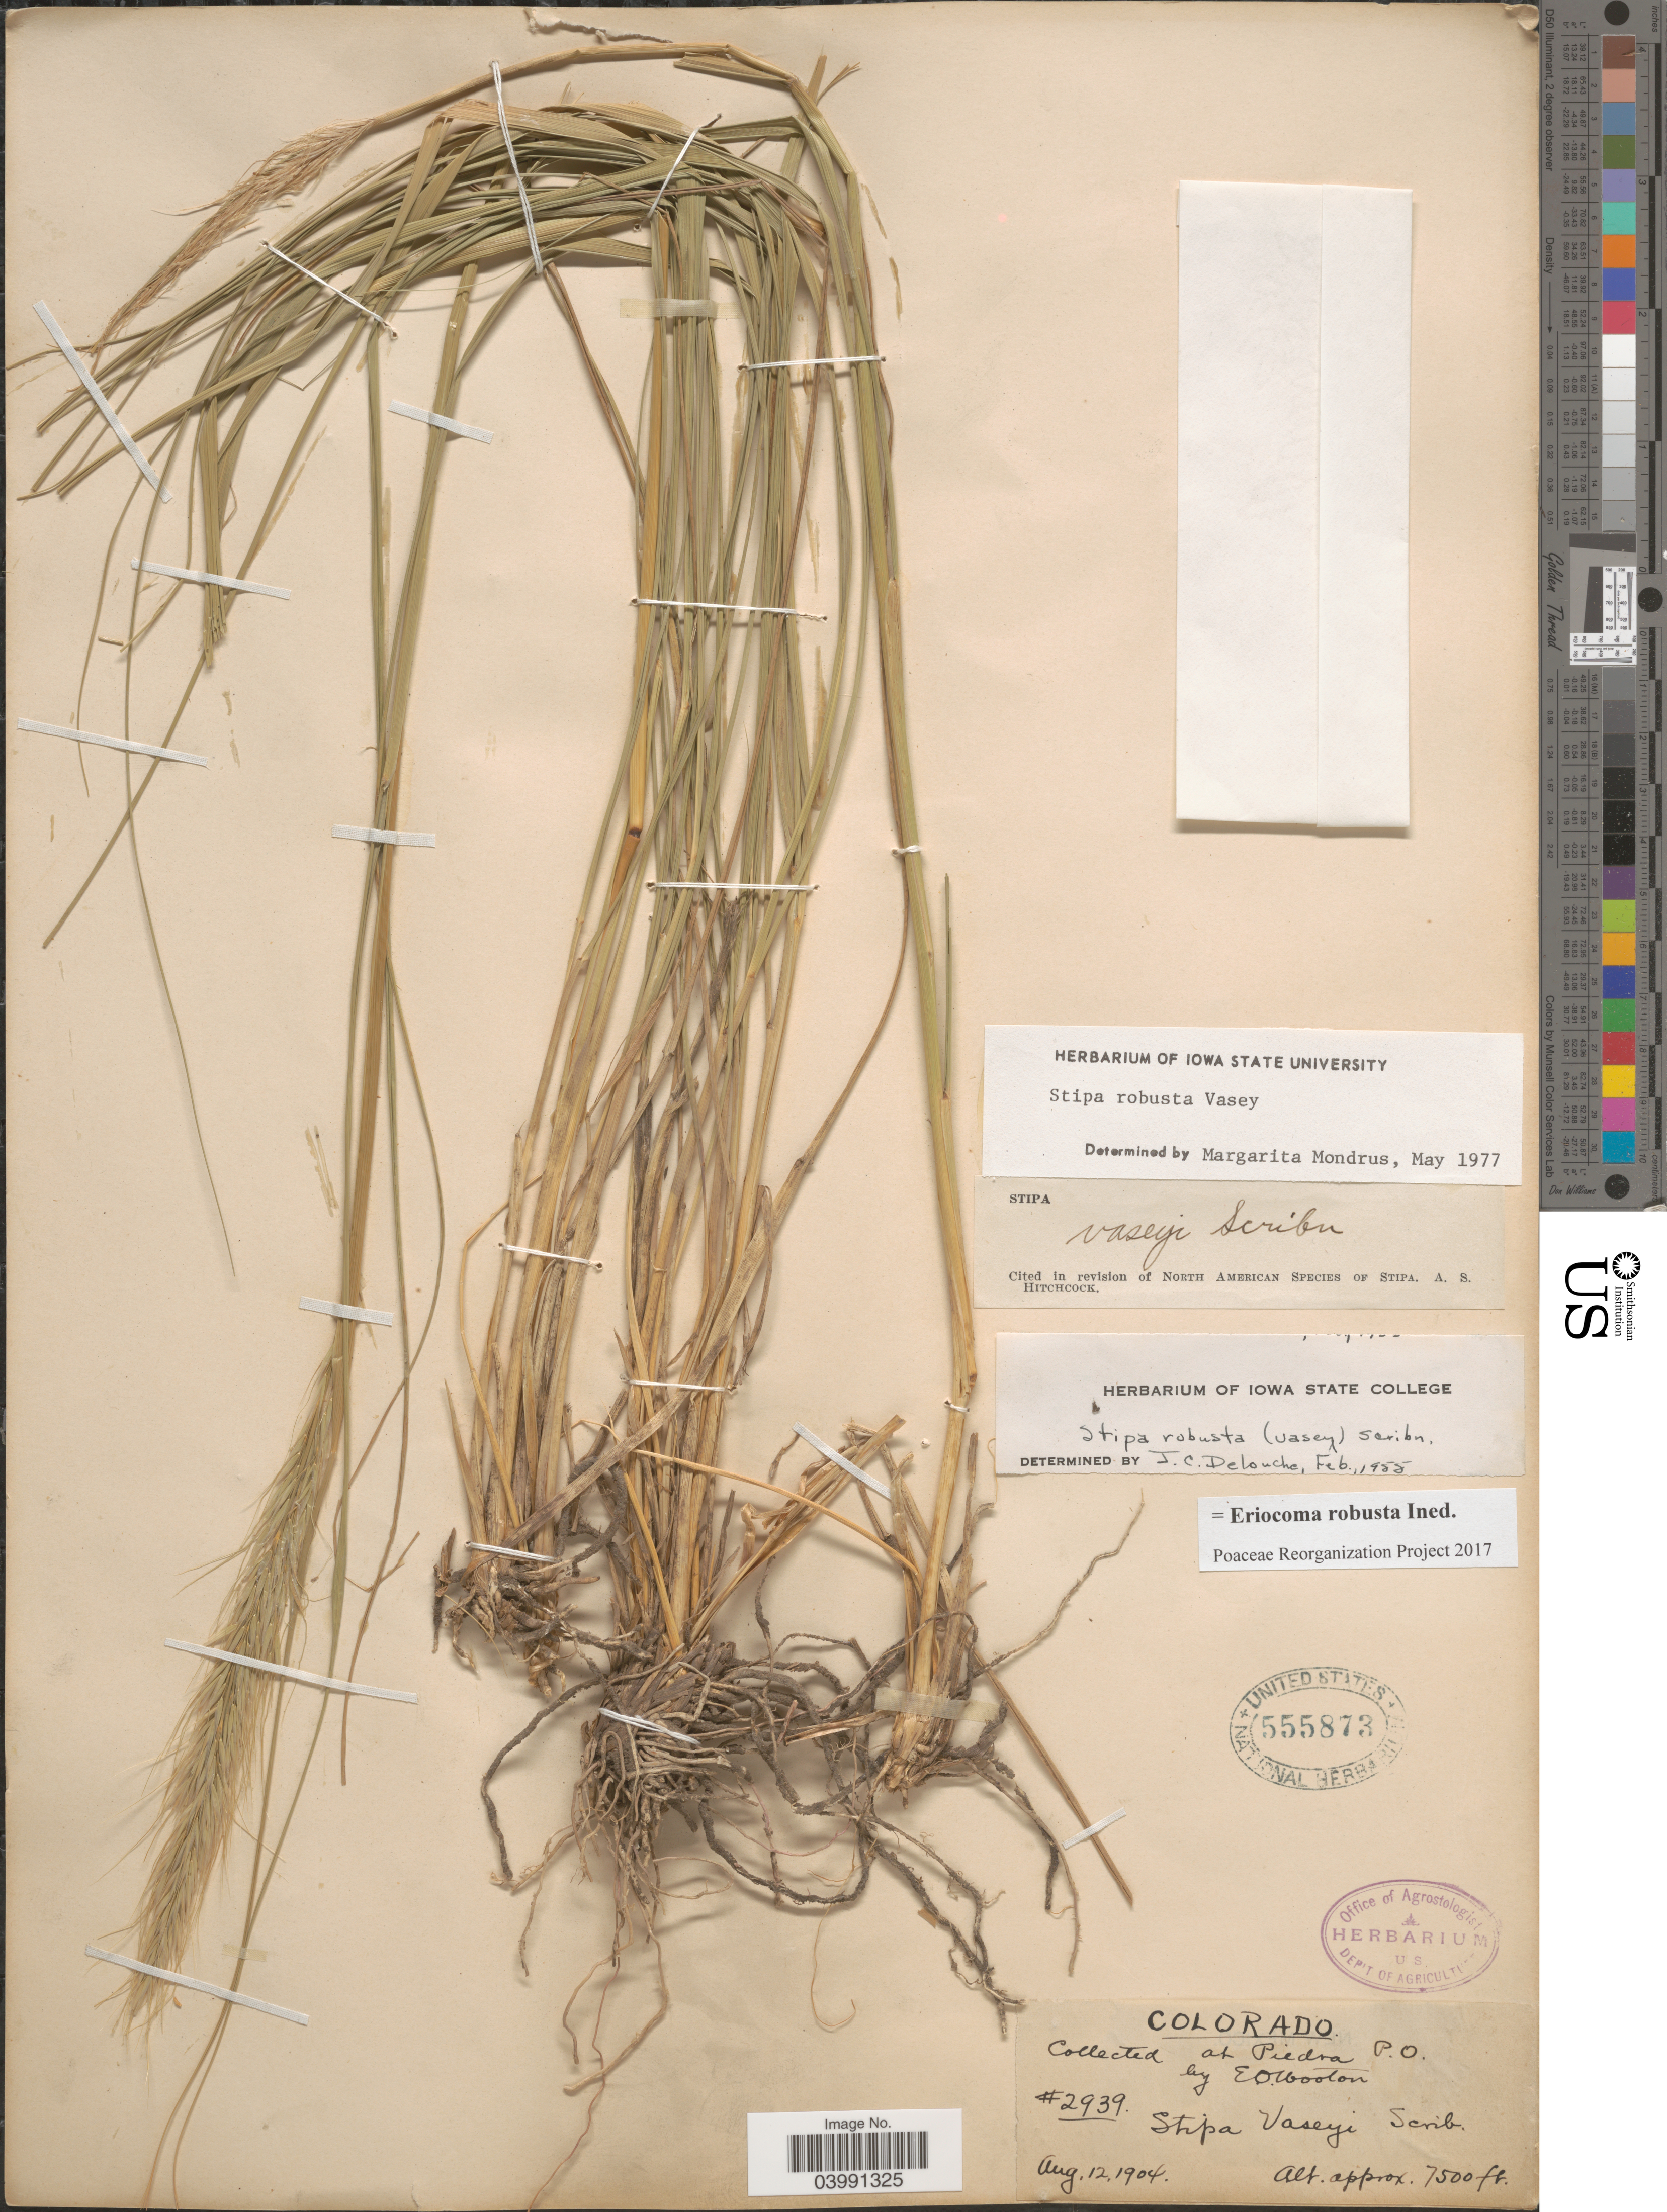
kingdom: Plantae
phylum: Tracheophyta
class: Liliopsida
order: Poales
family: Poaceae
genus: Eriocoma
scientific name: Eriocoma robusta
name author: (Vasey) Romasch.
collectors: E. O. Wooton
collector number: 2939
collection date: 1904-08-12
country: United States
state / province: Colorado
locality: At Piedra P.O.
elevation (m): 2286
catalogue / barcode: US 555873